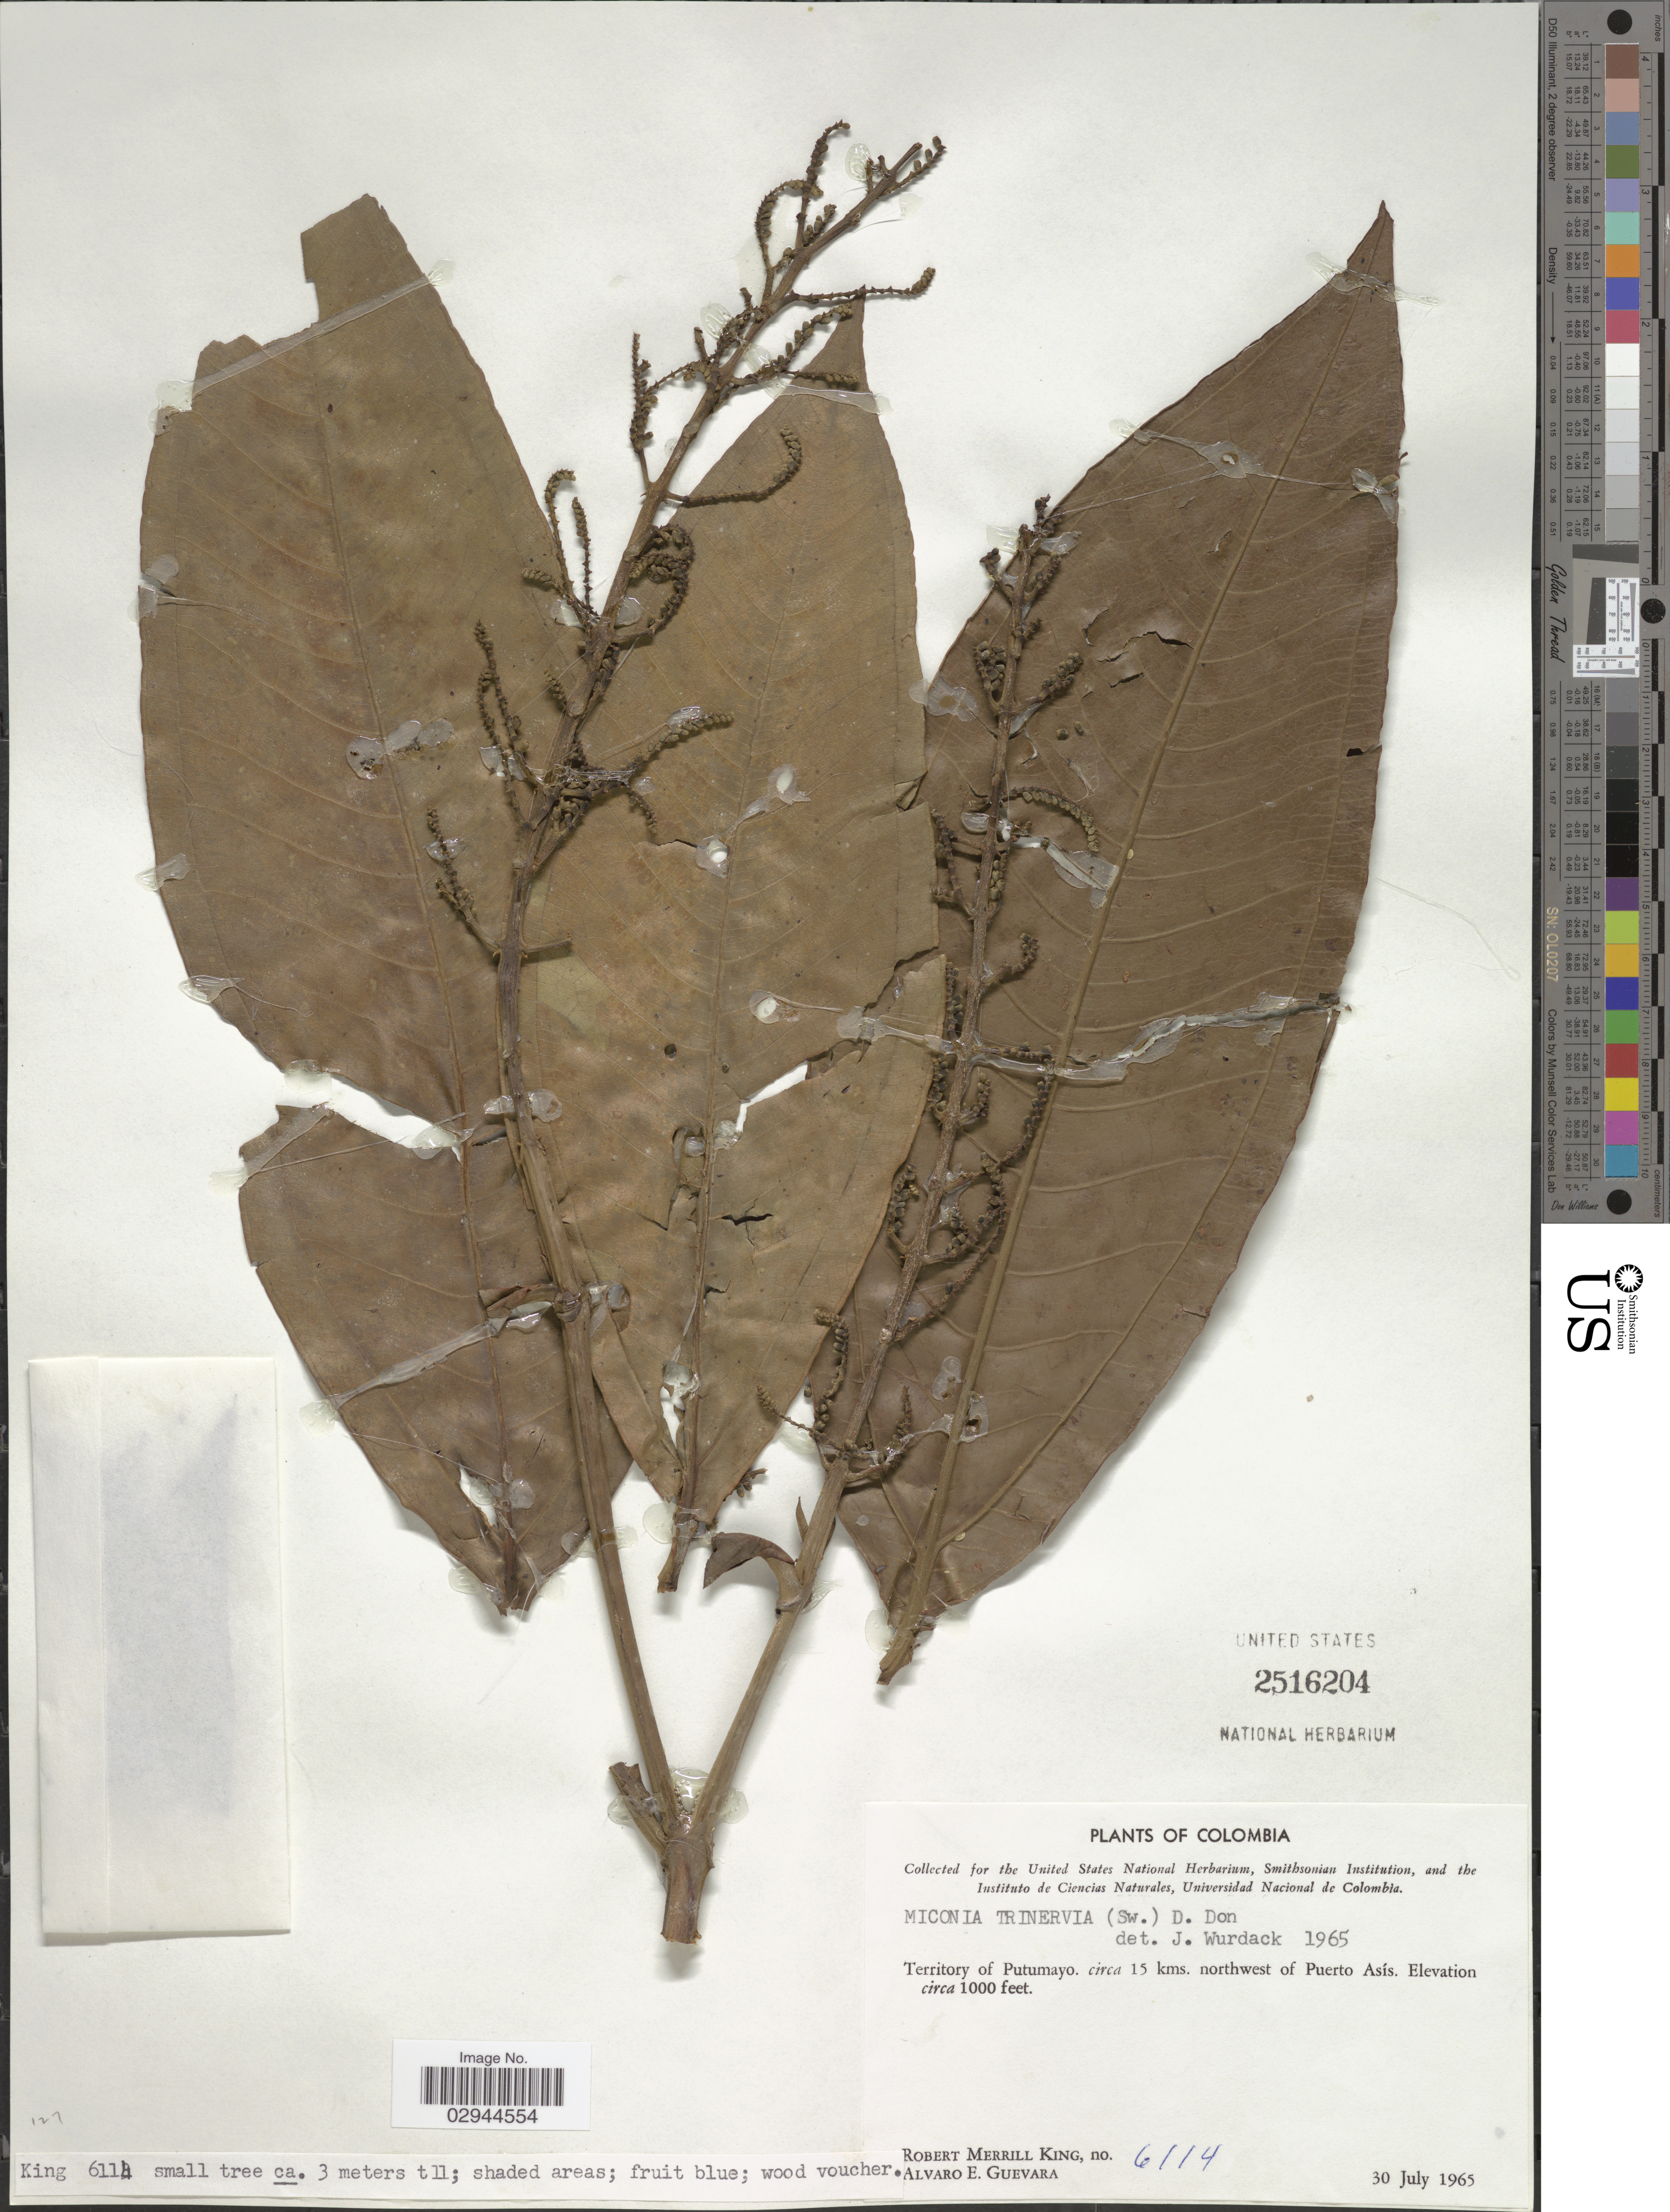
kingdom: Plantae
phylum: Tracheophyta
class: Magnoliopsida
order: Myrtales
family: Melastomataceae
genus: Miconia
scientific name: Miconia trinervia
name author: (Sw.) D. Don ex Loudon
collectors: R. M. King & A. E. Guevara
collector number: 6114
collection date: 1965-07-30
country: Colombia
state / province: Putumayo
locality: Circa 15 kms. northwest of Puerto Asís.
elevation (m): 305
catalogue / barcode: US 2516204